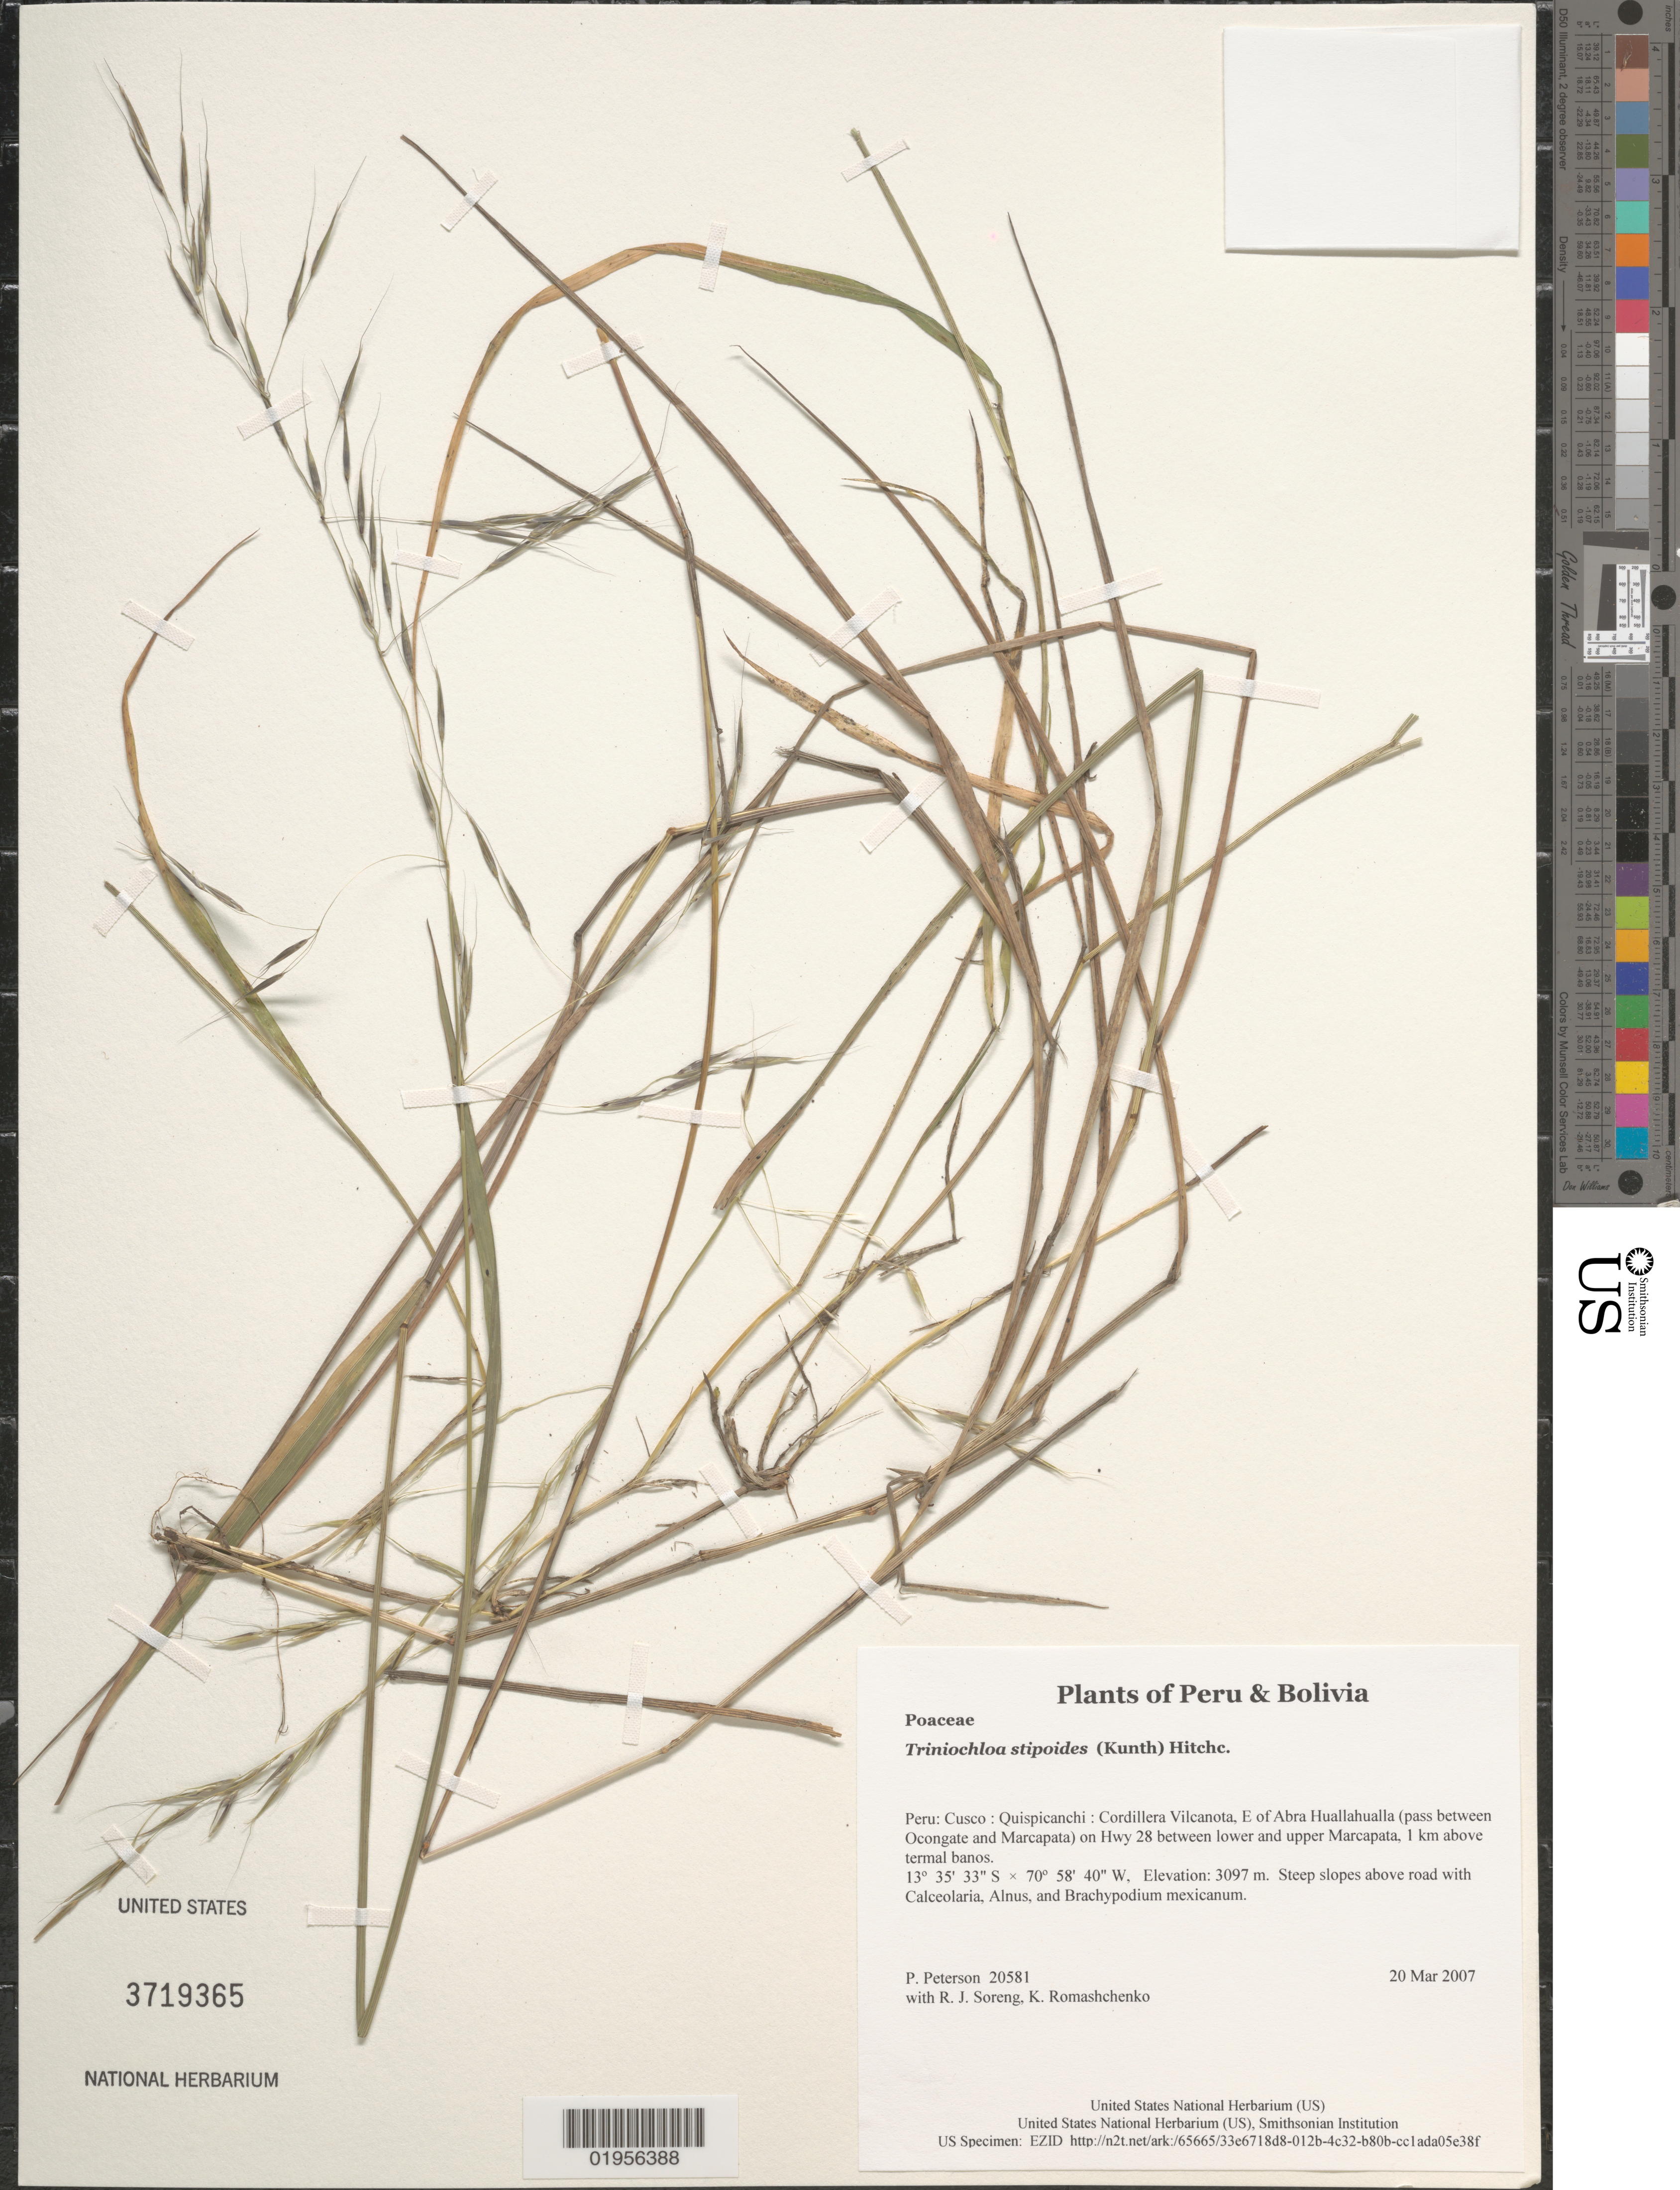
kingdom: Plantae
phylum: Tracheophyta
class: Liliopsida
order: Poales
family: Poaceae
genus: Triniochloa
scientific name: Triniochloa stipoides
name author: (Kunth) Hitchc.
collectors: P. M. Peterson, R. J. Soreng & K. Romashchenko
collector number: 20581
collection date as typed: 20 Mar 2007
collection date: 2007-03-20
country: Peru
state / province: Cusco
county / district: Quispicanchis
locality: Cordillera Vilcanota, E of Abra Huallahualla (pass between Ocongate and Marcapata) on Hwy 28 between lower and upper Marcapata, 1 km above termal banos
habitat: Steep slopes above road with Calceolaria, Alnus, and Brachypodium mexicanum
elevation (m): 3097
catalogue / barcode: US 3719365